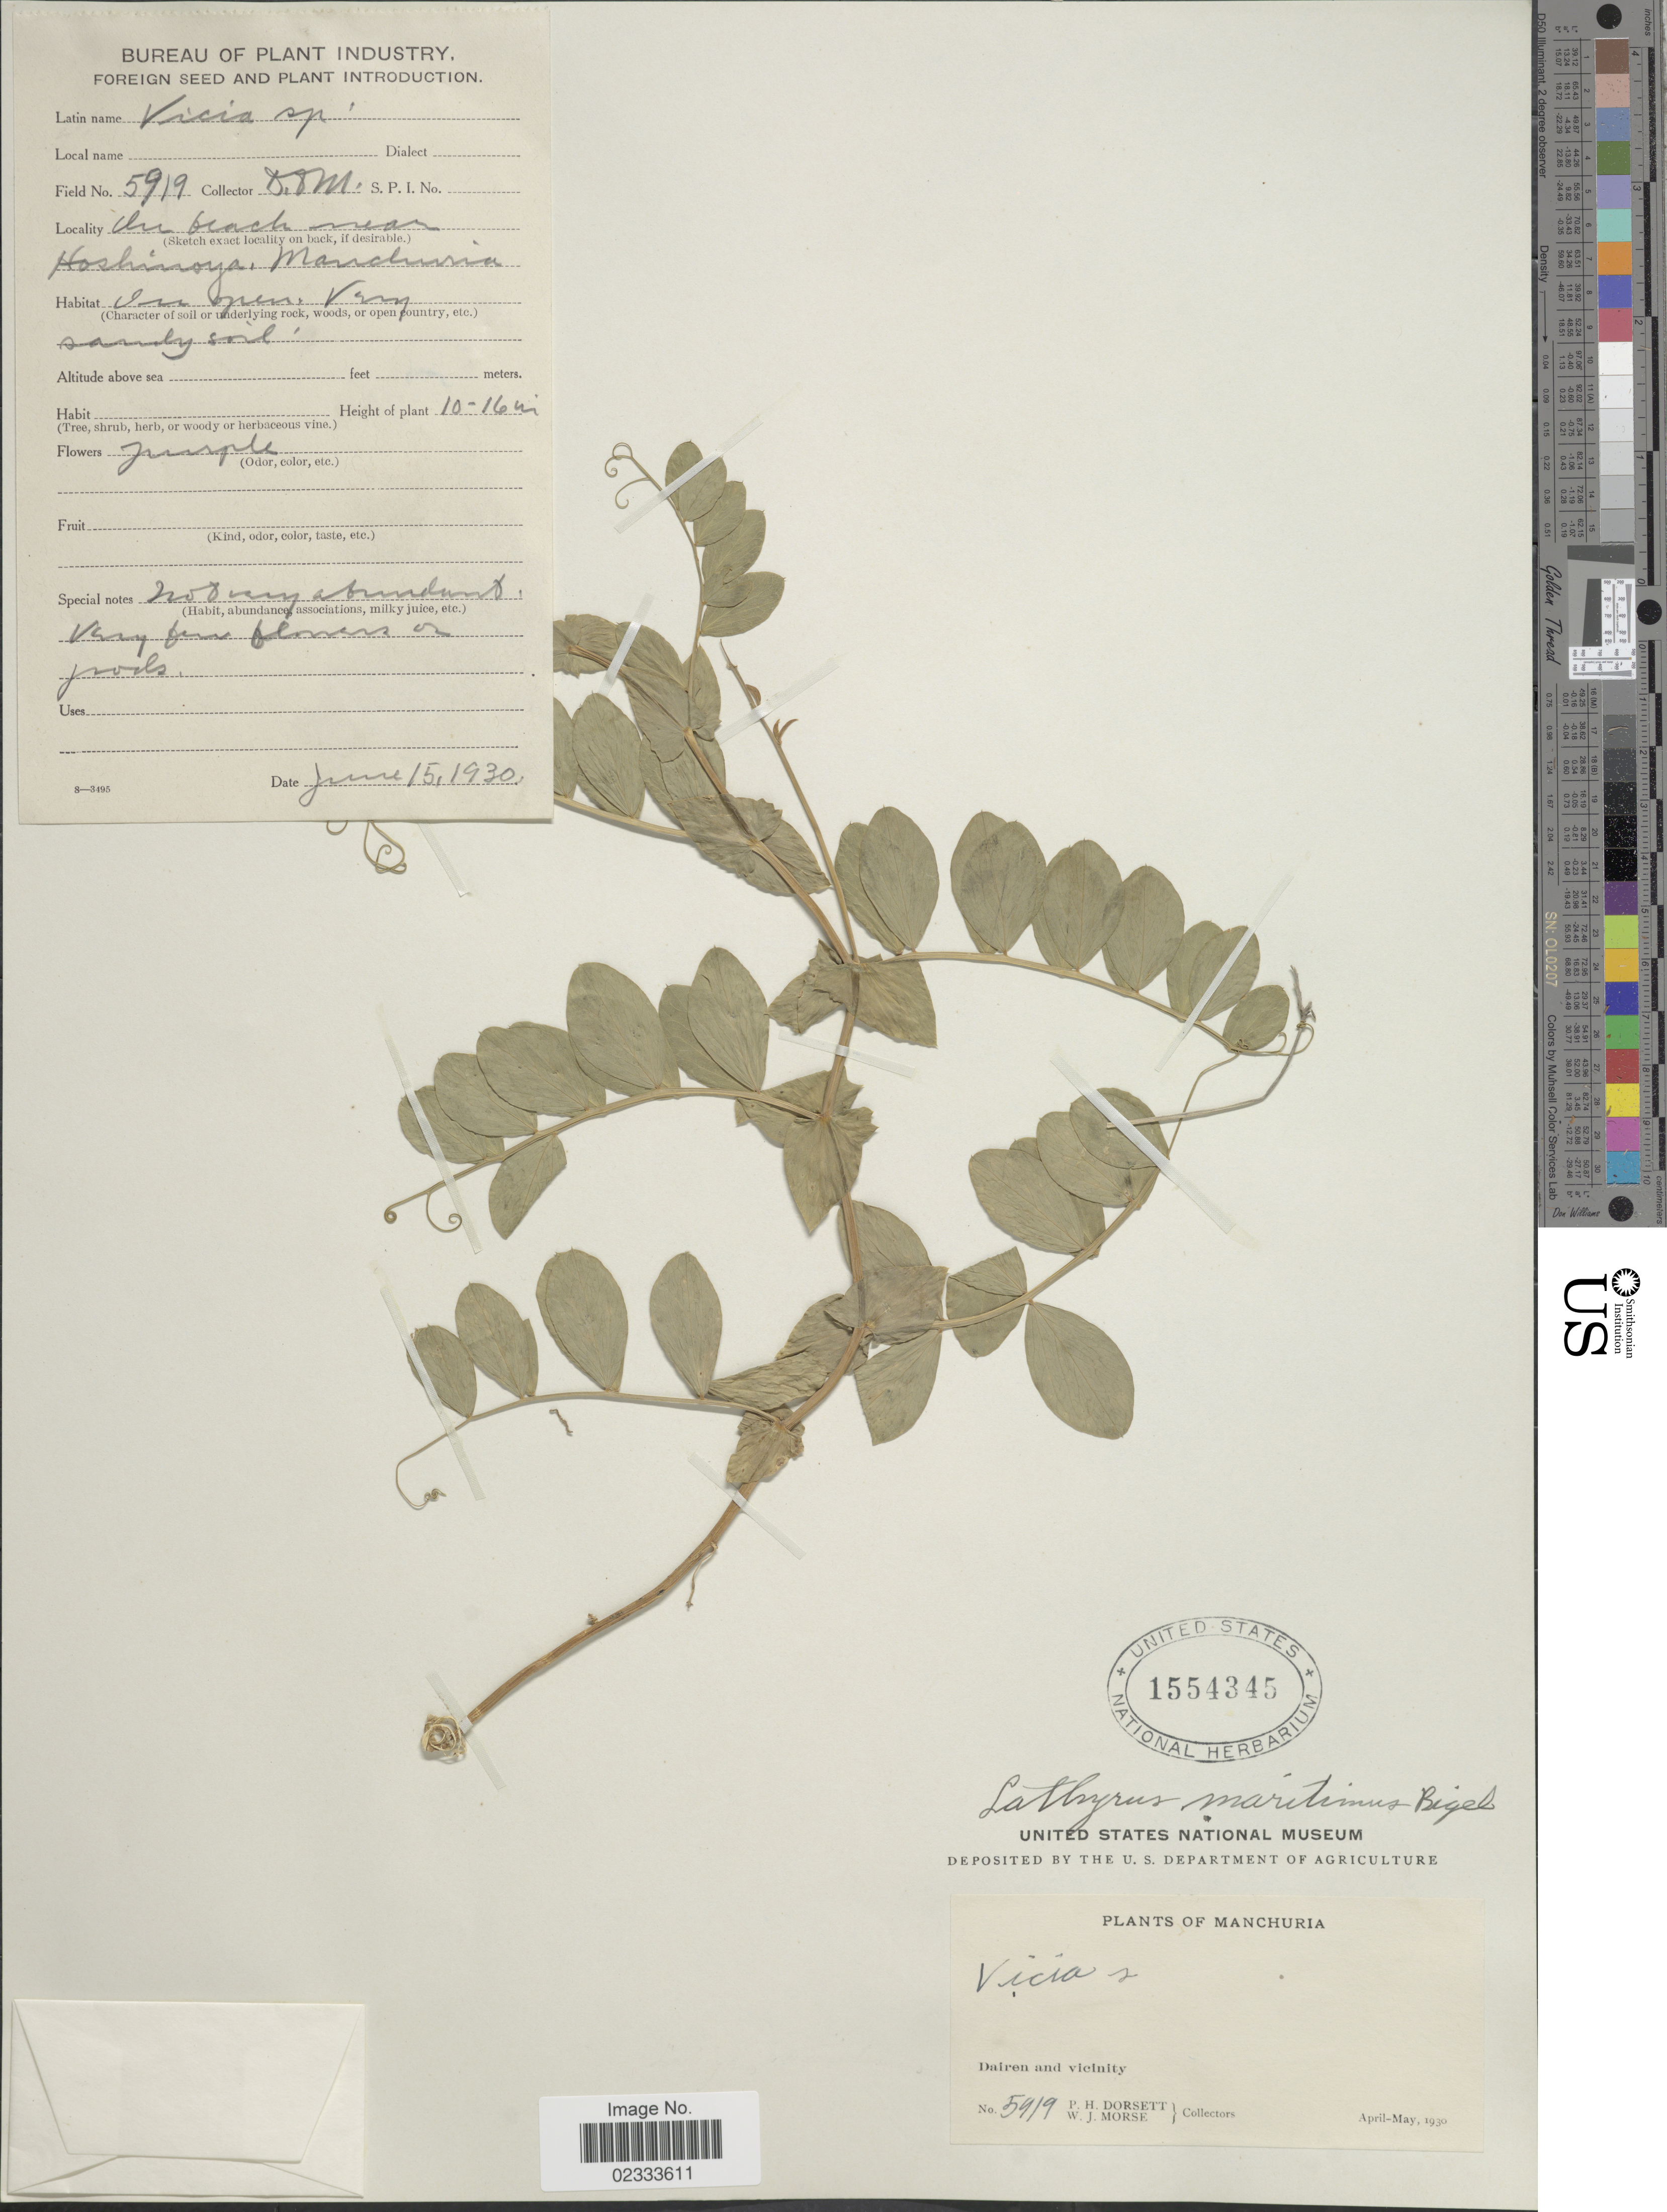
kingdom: Plantae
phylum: Tracheophyta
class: Magnoliopsida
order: Fabales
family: Fabaceae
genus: Lathyrus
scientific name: Lathyrus maritimus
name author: Torr.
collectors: P. H. Dorsett & W. J. Morse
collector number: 5919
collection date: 1930-06-15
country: China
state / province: Liaoning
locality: Manchuria, on beach near Hoshinoya, Dairen and vicinity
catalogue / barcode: US 1554345